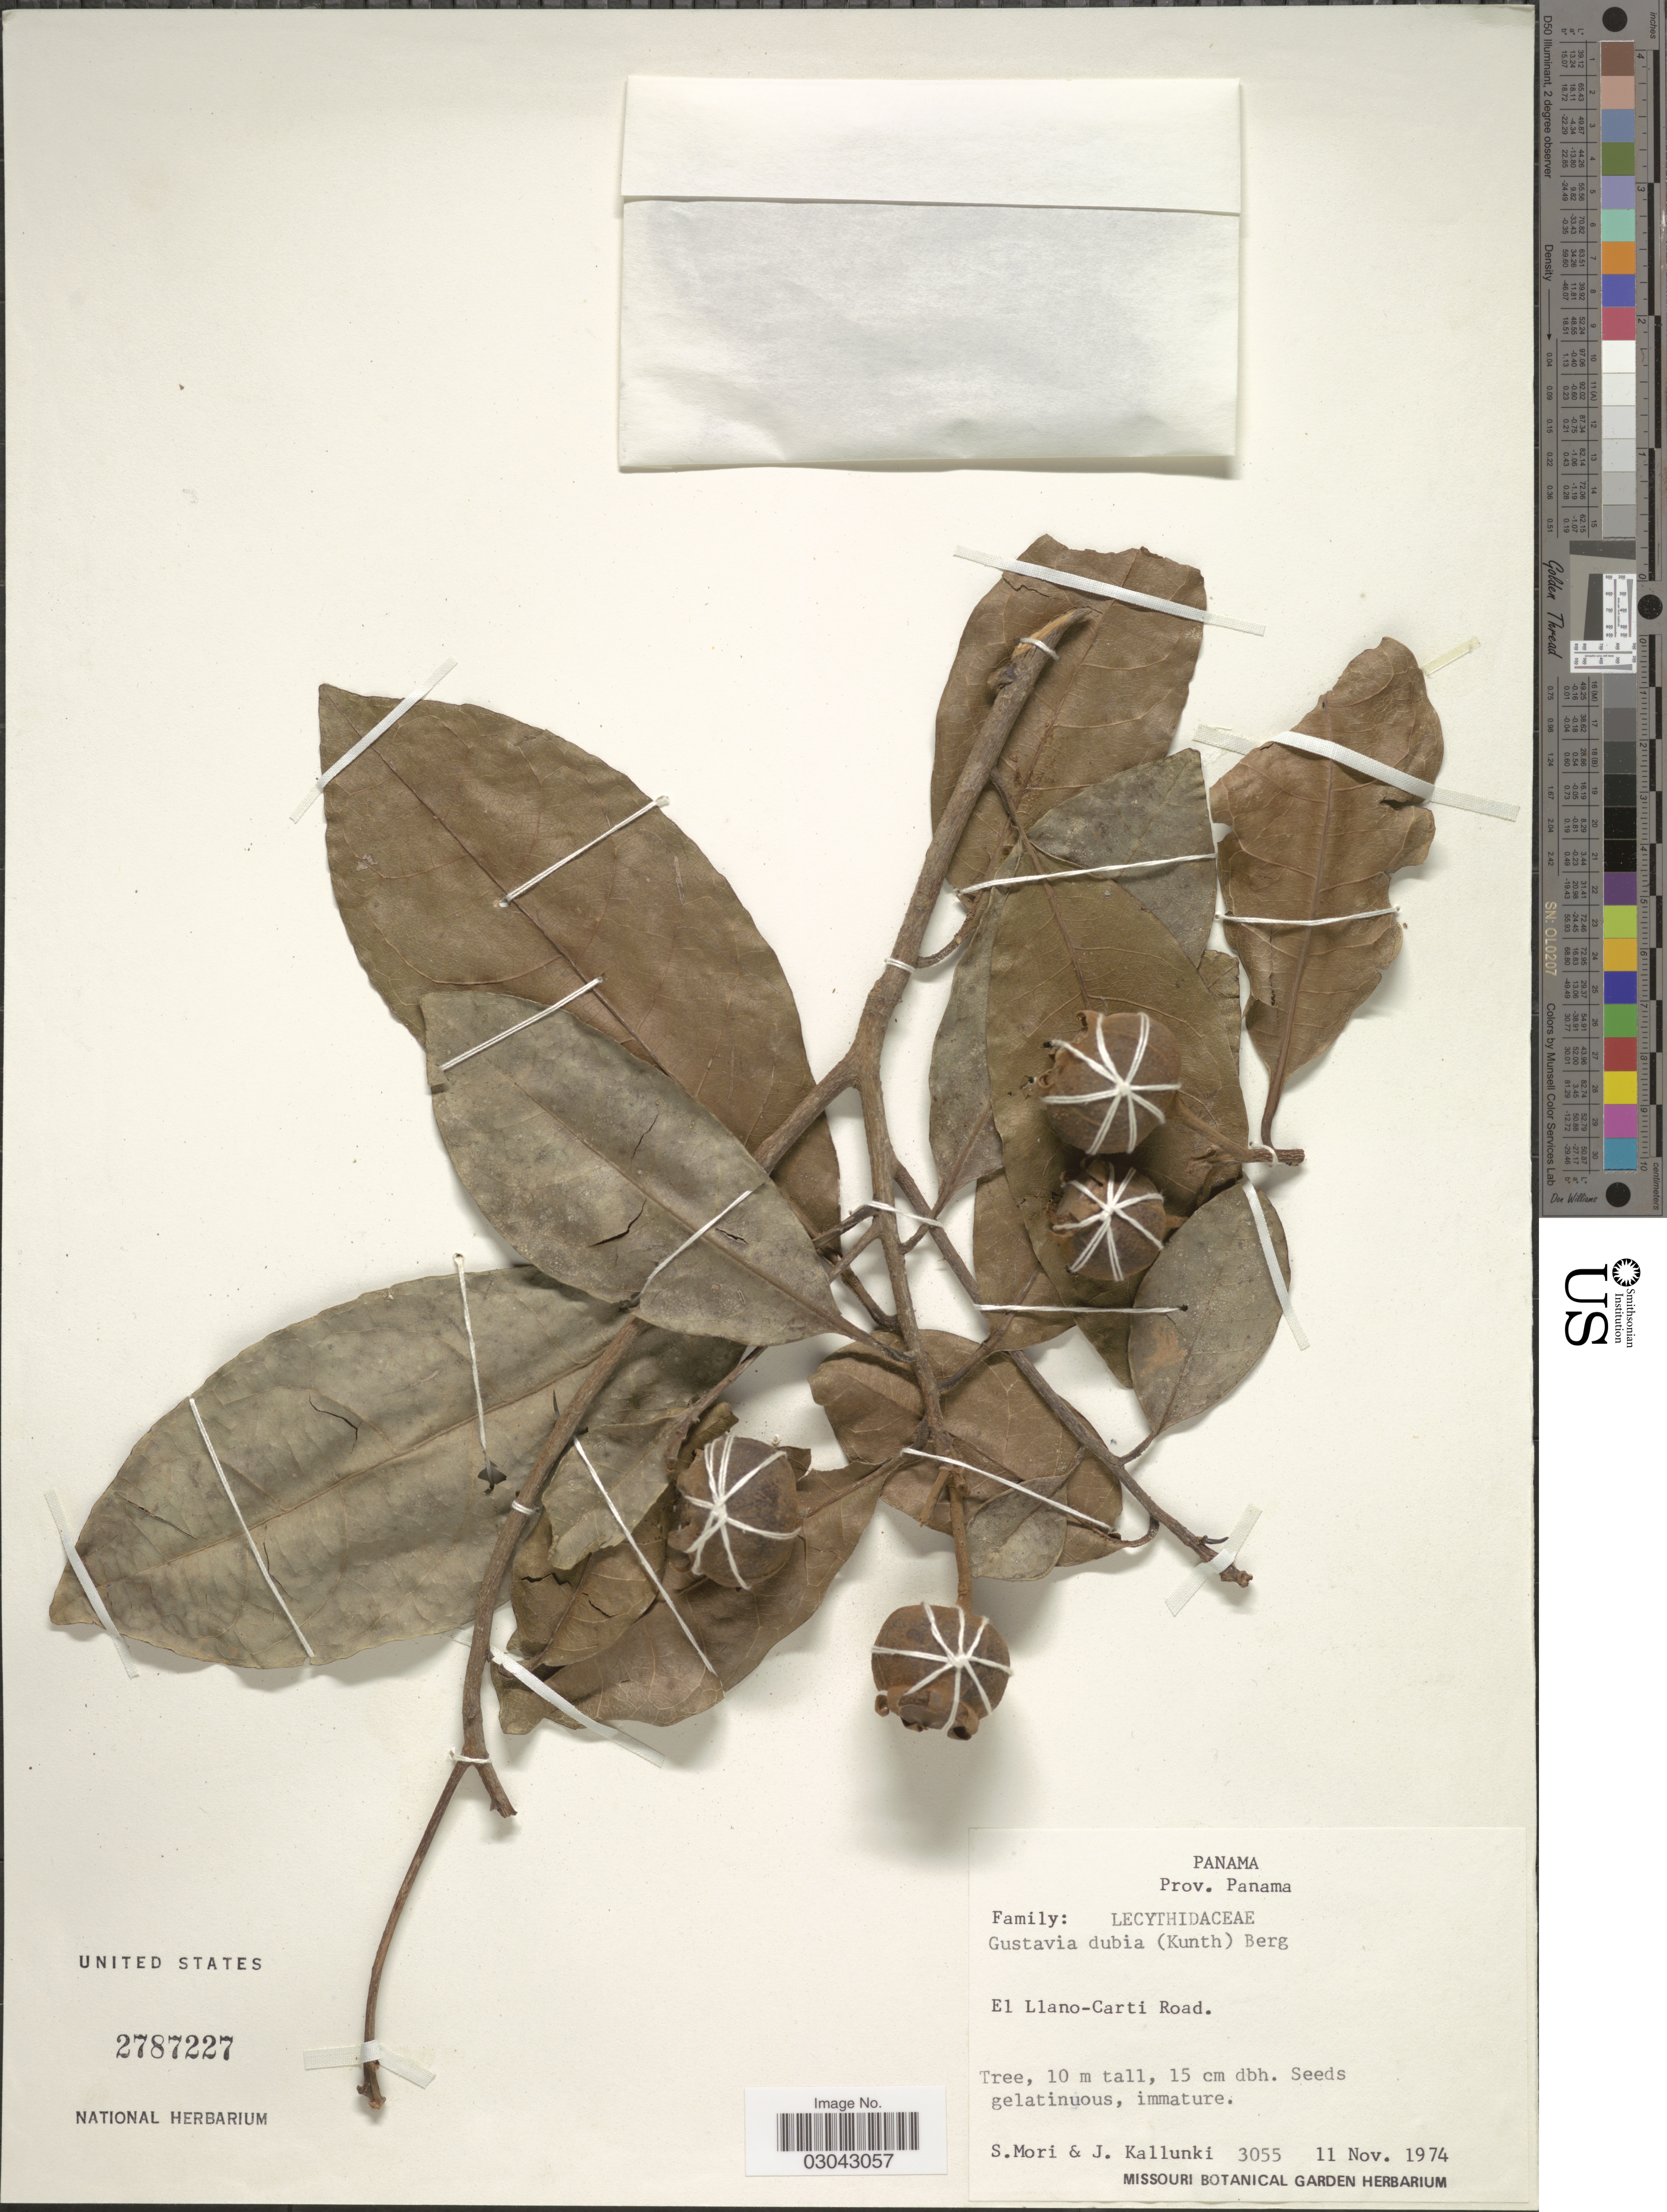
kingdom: Plantae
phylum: Tracheophyta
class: Magnoliopsida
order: Ericales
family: Lecythidaceae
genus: Gustavia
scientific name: Gustavia dubia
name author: (Kunth) O. Berg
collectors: S. Mori & J. Kallunki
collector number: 3055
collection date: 1974-11-11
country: Panama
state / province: Panamá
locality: El Llano-Carti Road.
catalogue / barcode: US 2787227